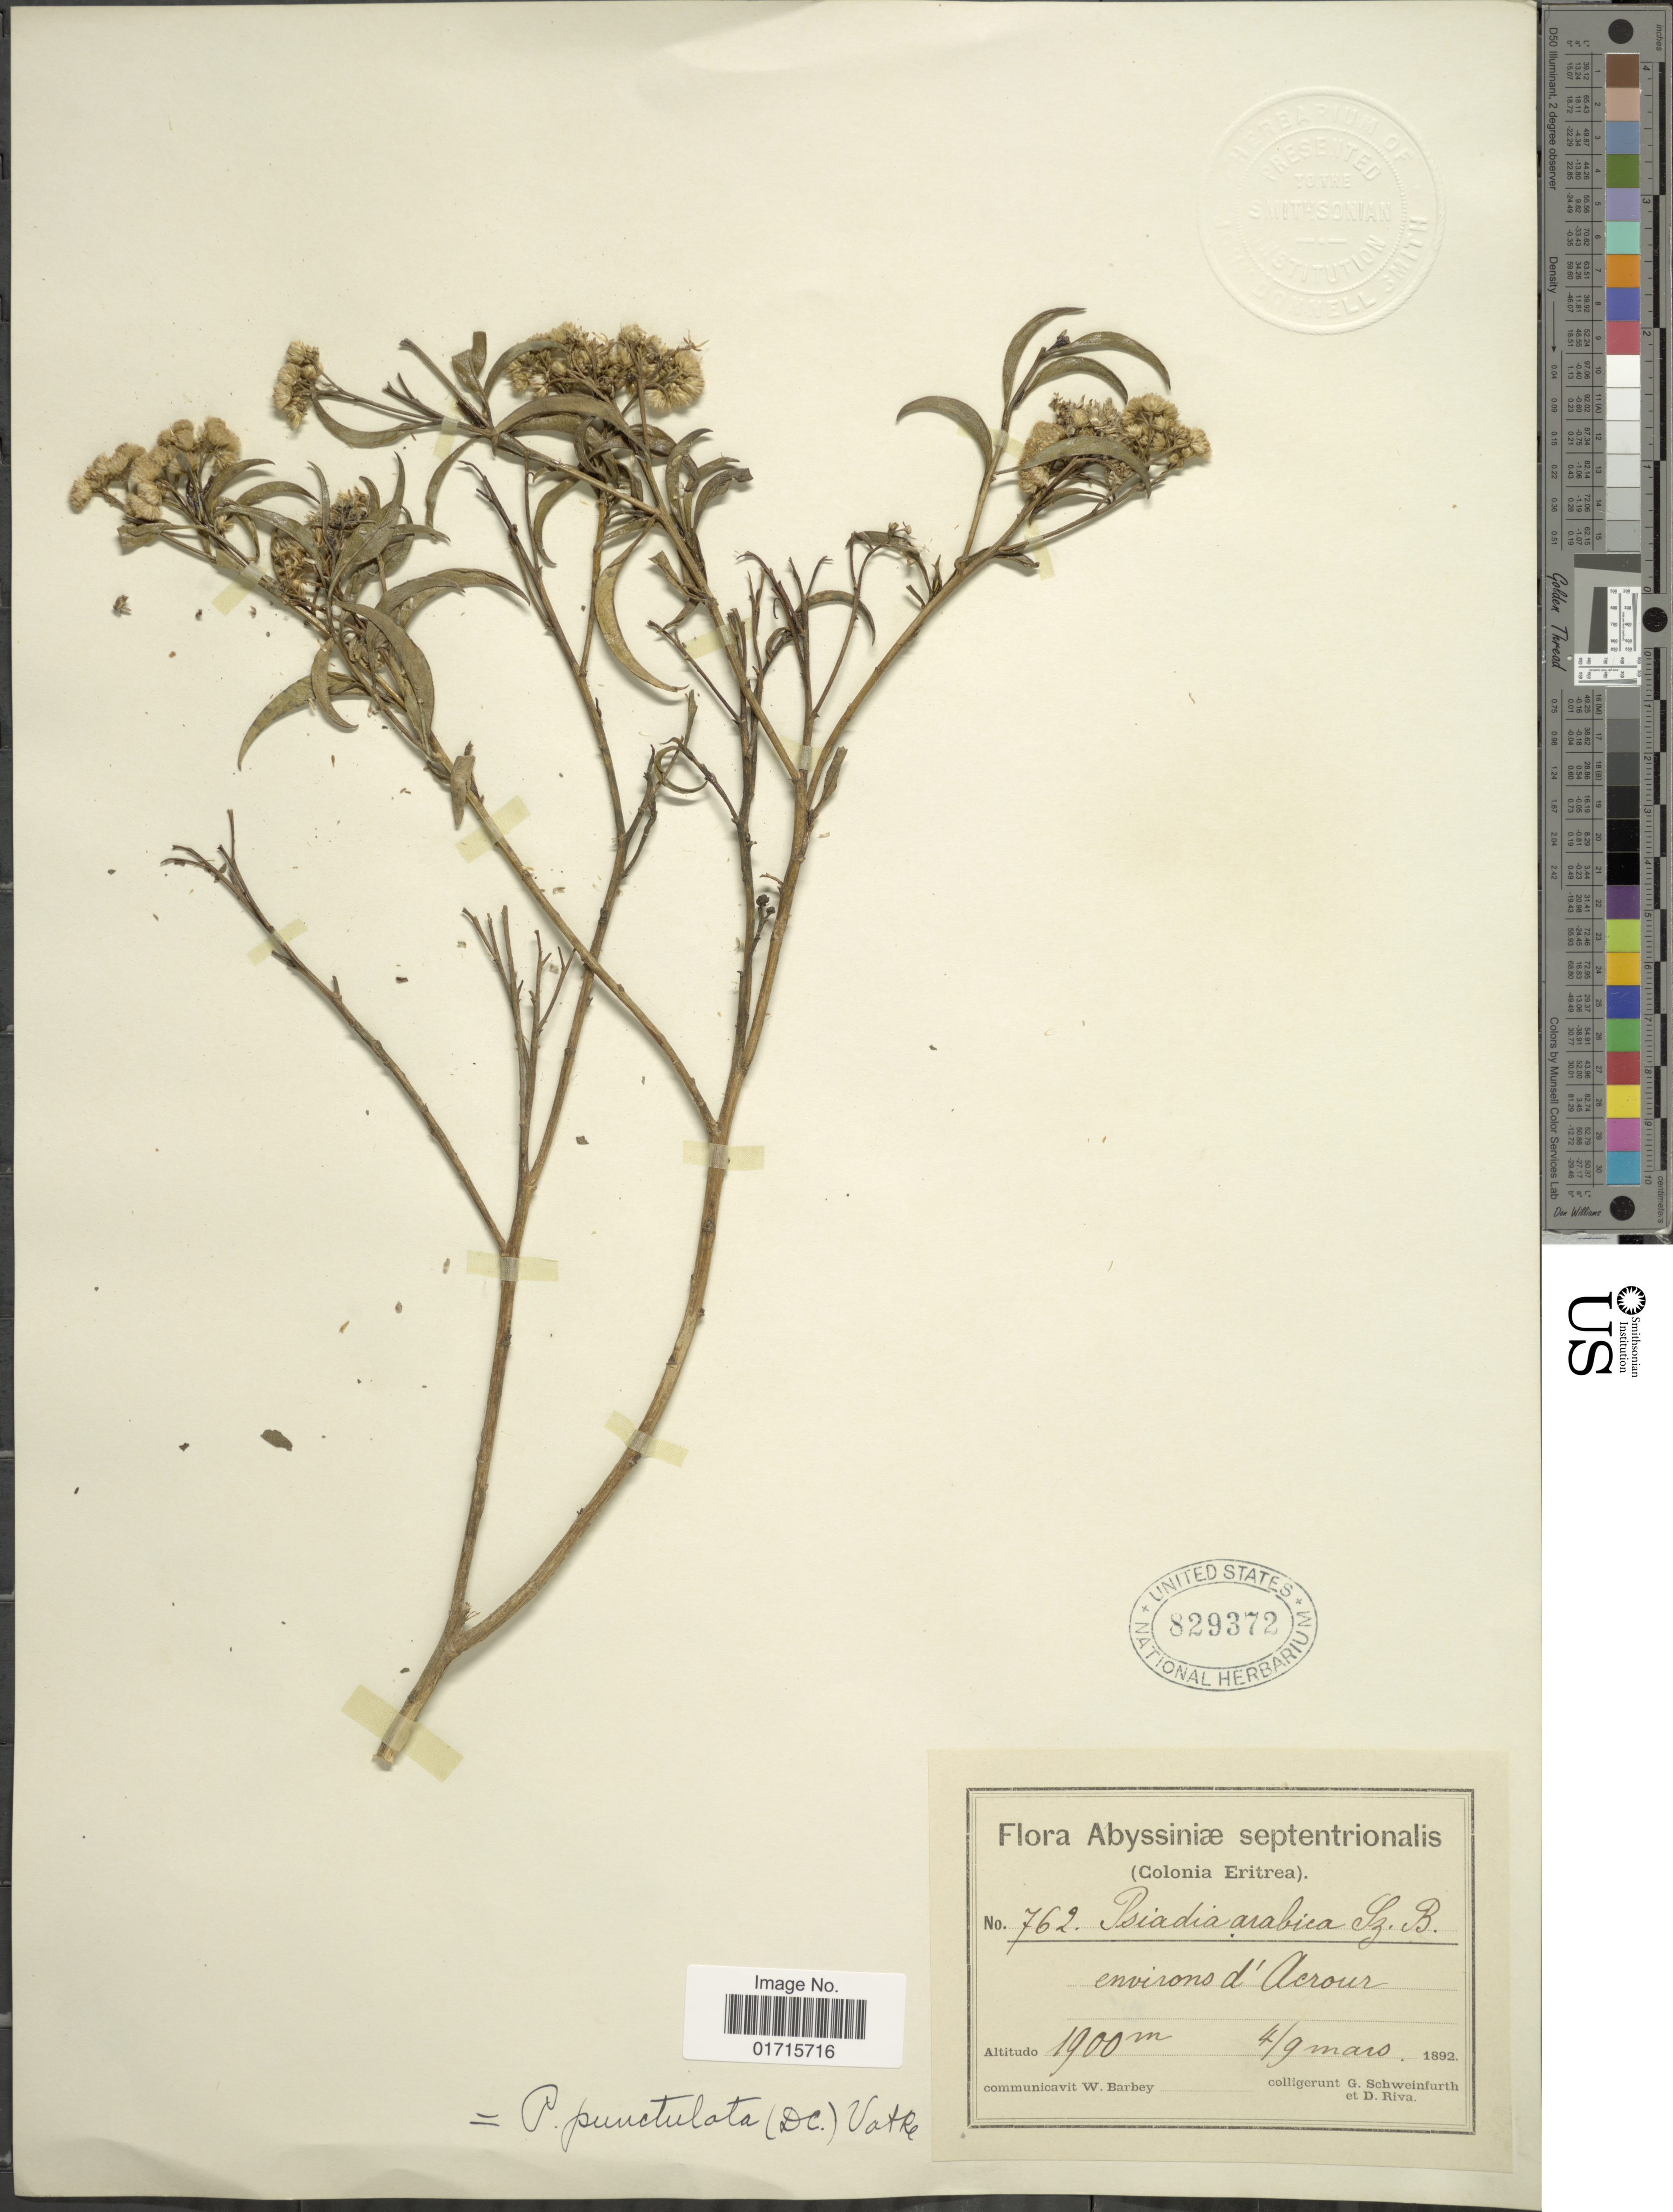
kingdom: Plantae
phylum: Tracheophyta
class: Magnoliopsida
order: Asterales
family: Asteraceae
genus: Psiadia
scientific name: Psiadia punctulata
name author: (DC.) Vatke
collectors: G. A. Schweinfurth (herbarium) & D. Riva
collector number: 762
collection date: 1892-03-04/1892-03-09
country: Eritrea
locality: Abyssiniae. (Colonia Eritrea) environs d'Acrour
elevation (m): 1900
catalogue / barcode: US 829372